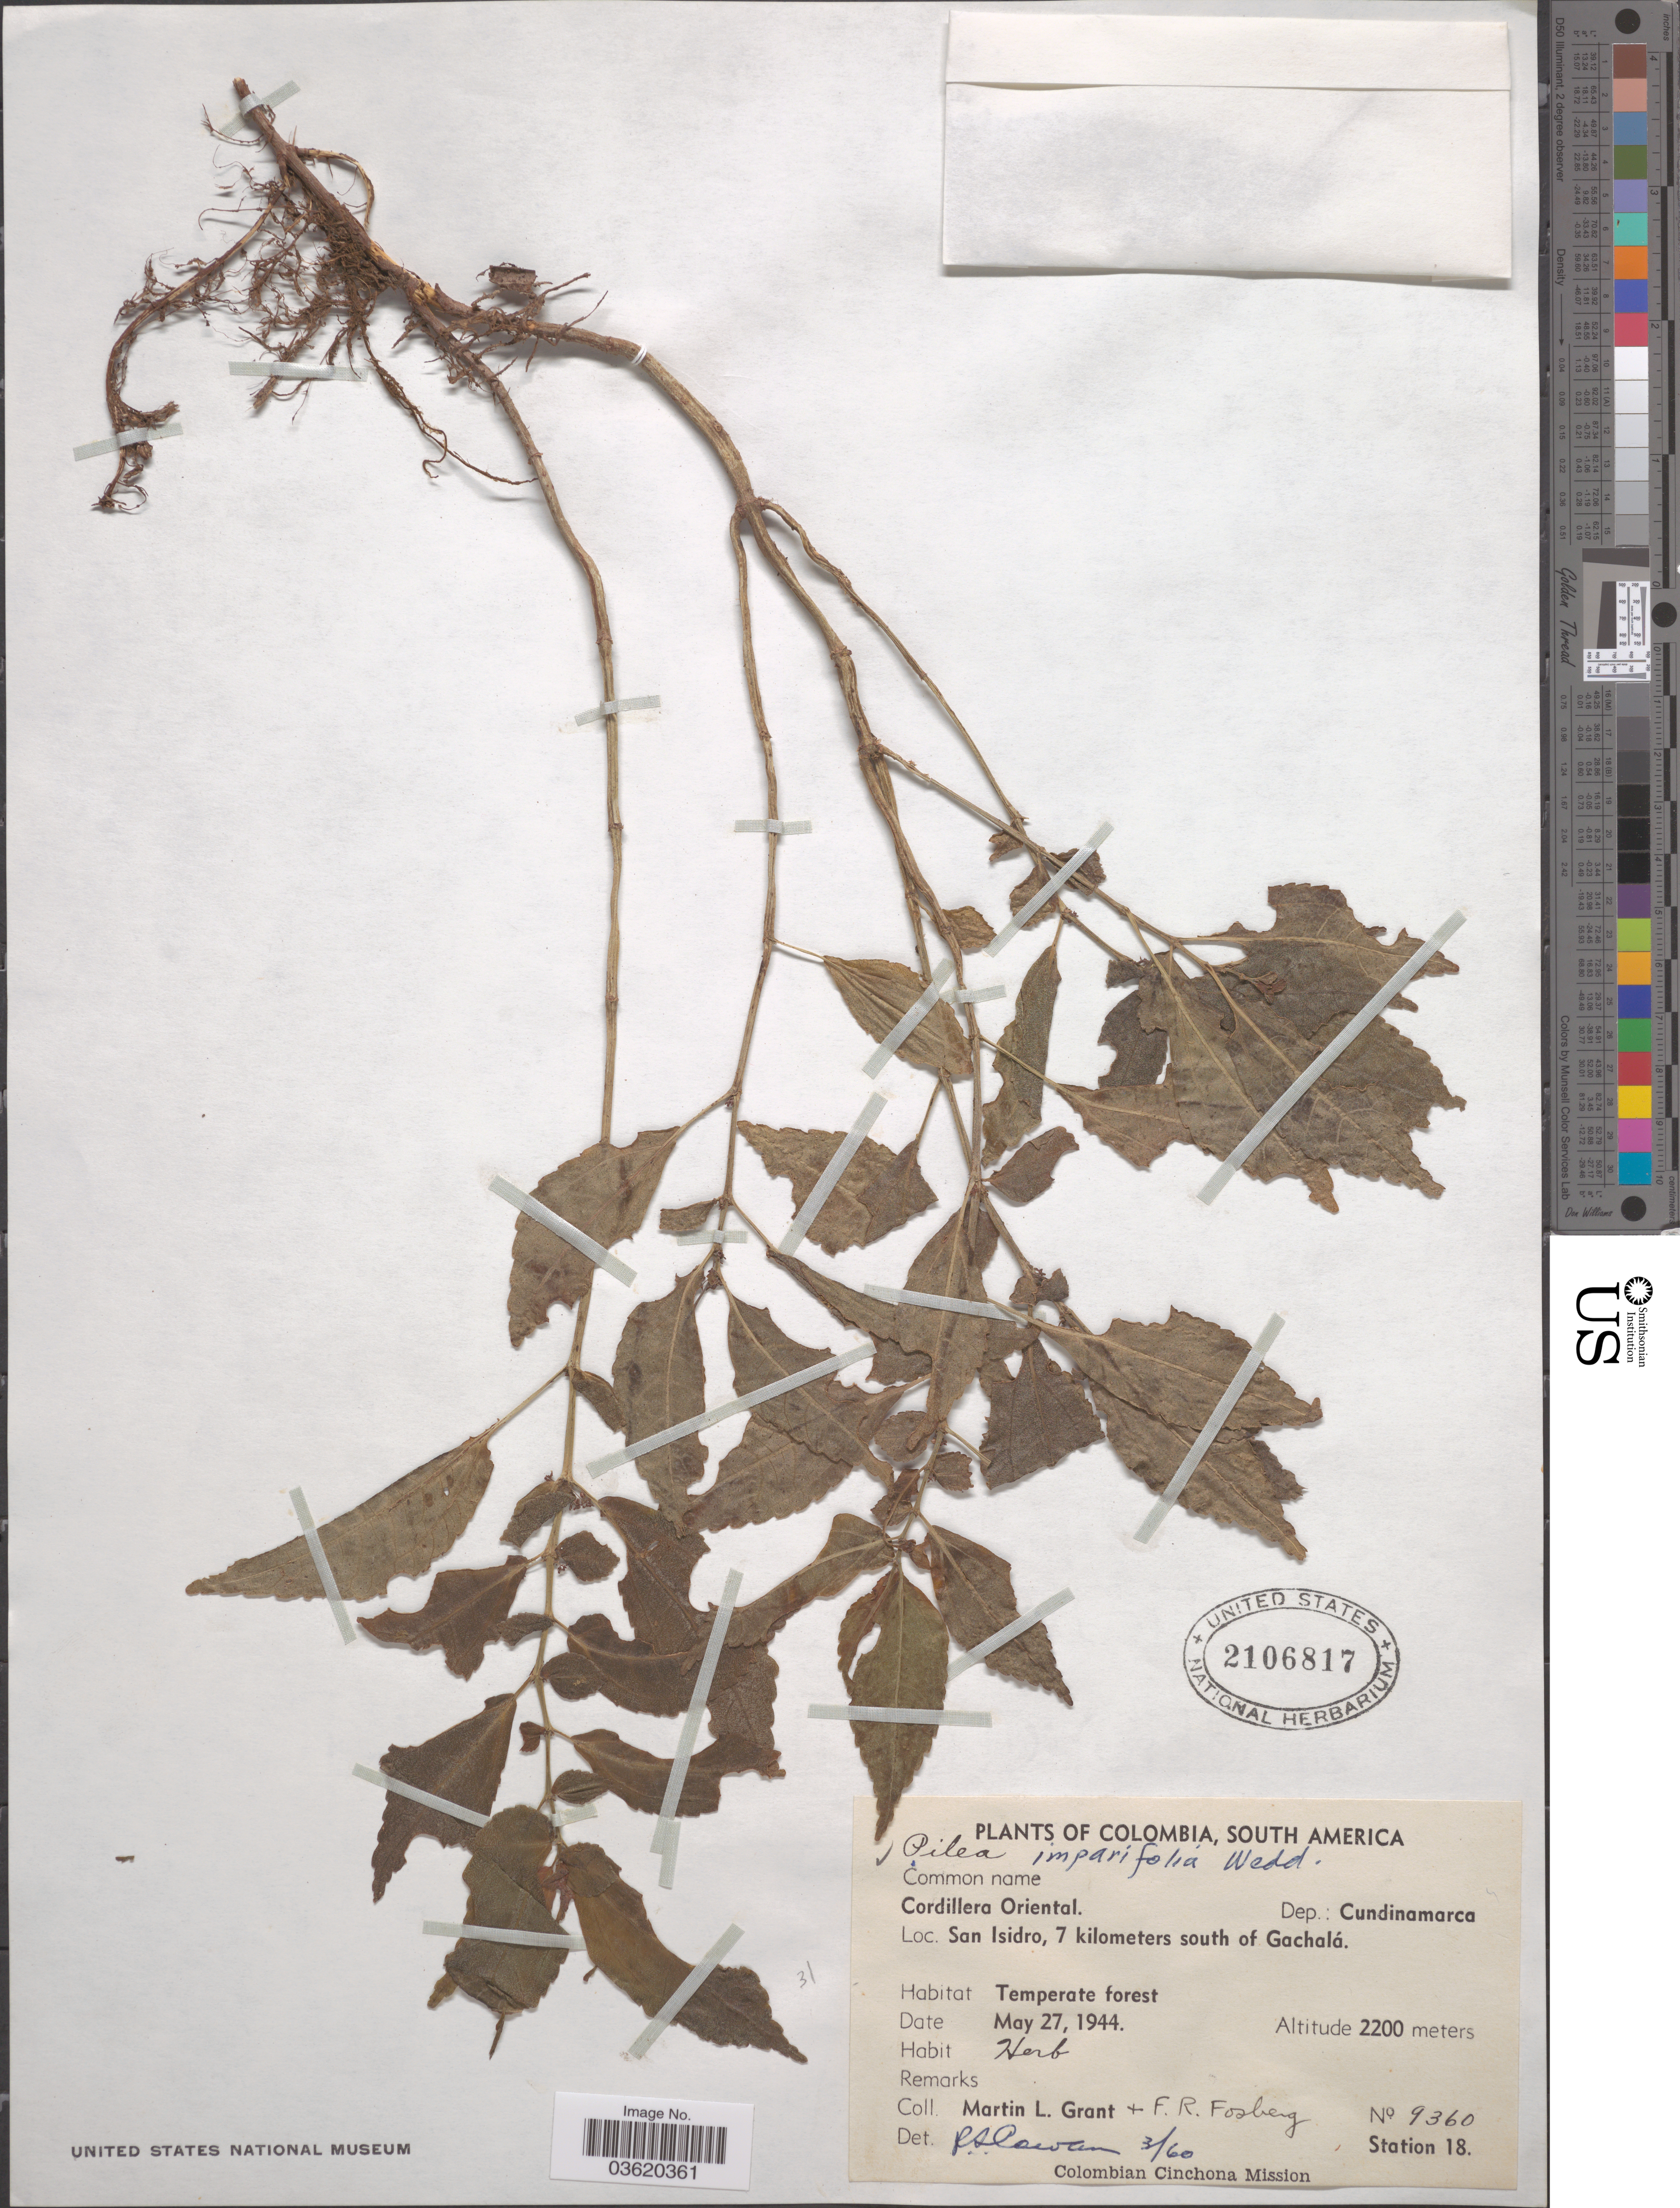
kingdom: Plantae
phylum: Tracheophyta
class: Magnoliopsida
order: Rosales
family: Urticaceae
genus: Pilea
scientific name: Pilea imparifolia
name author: Wedd.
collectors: M. L. Grant & F. R. Fosberg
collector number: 9360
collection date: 1944-05-27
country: Colombia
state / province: Cundinamarca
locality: Cordillera Oriental Dep.: Cundinamarca. San Isidro, 7 kilometers south of Gachalá.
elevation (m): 2200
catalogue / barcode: US 2106817